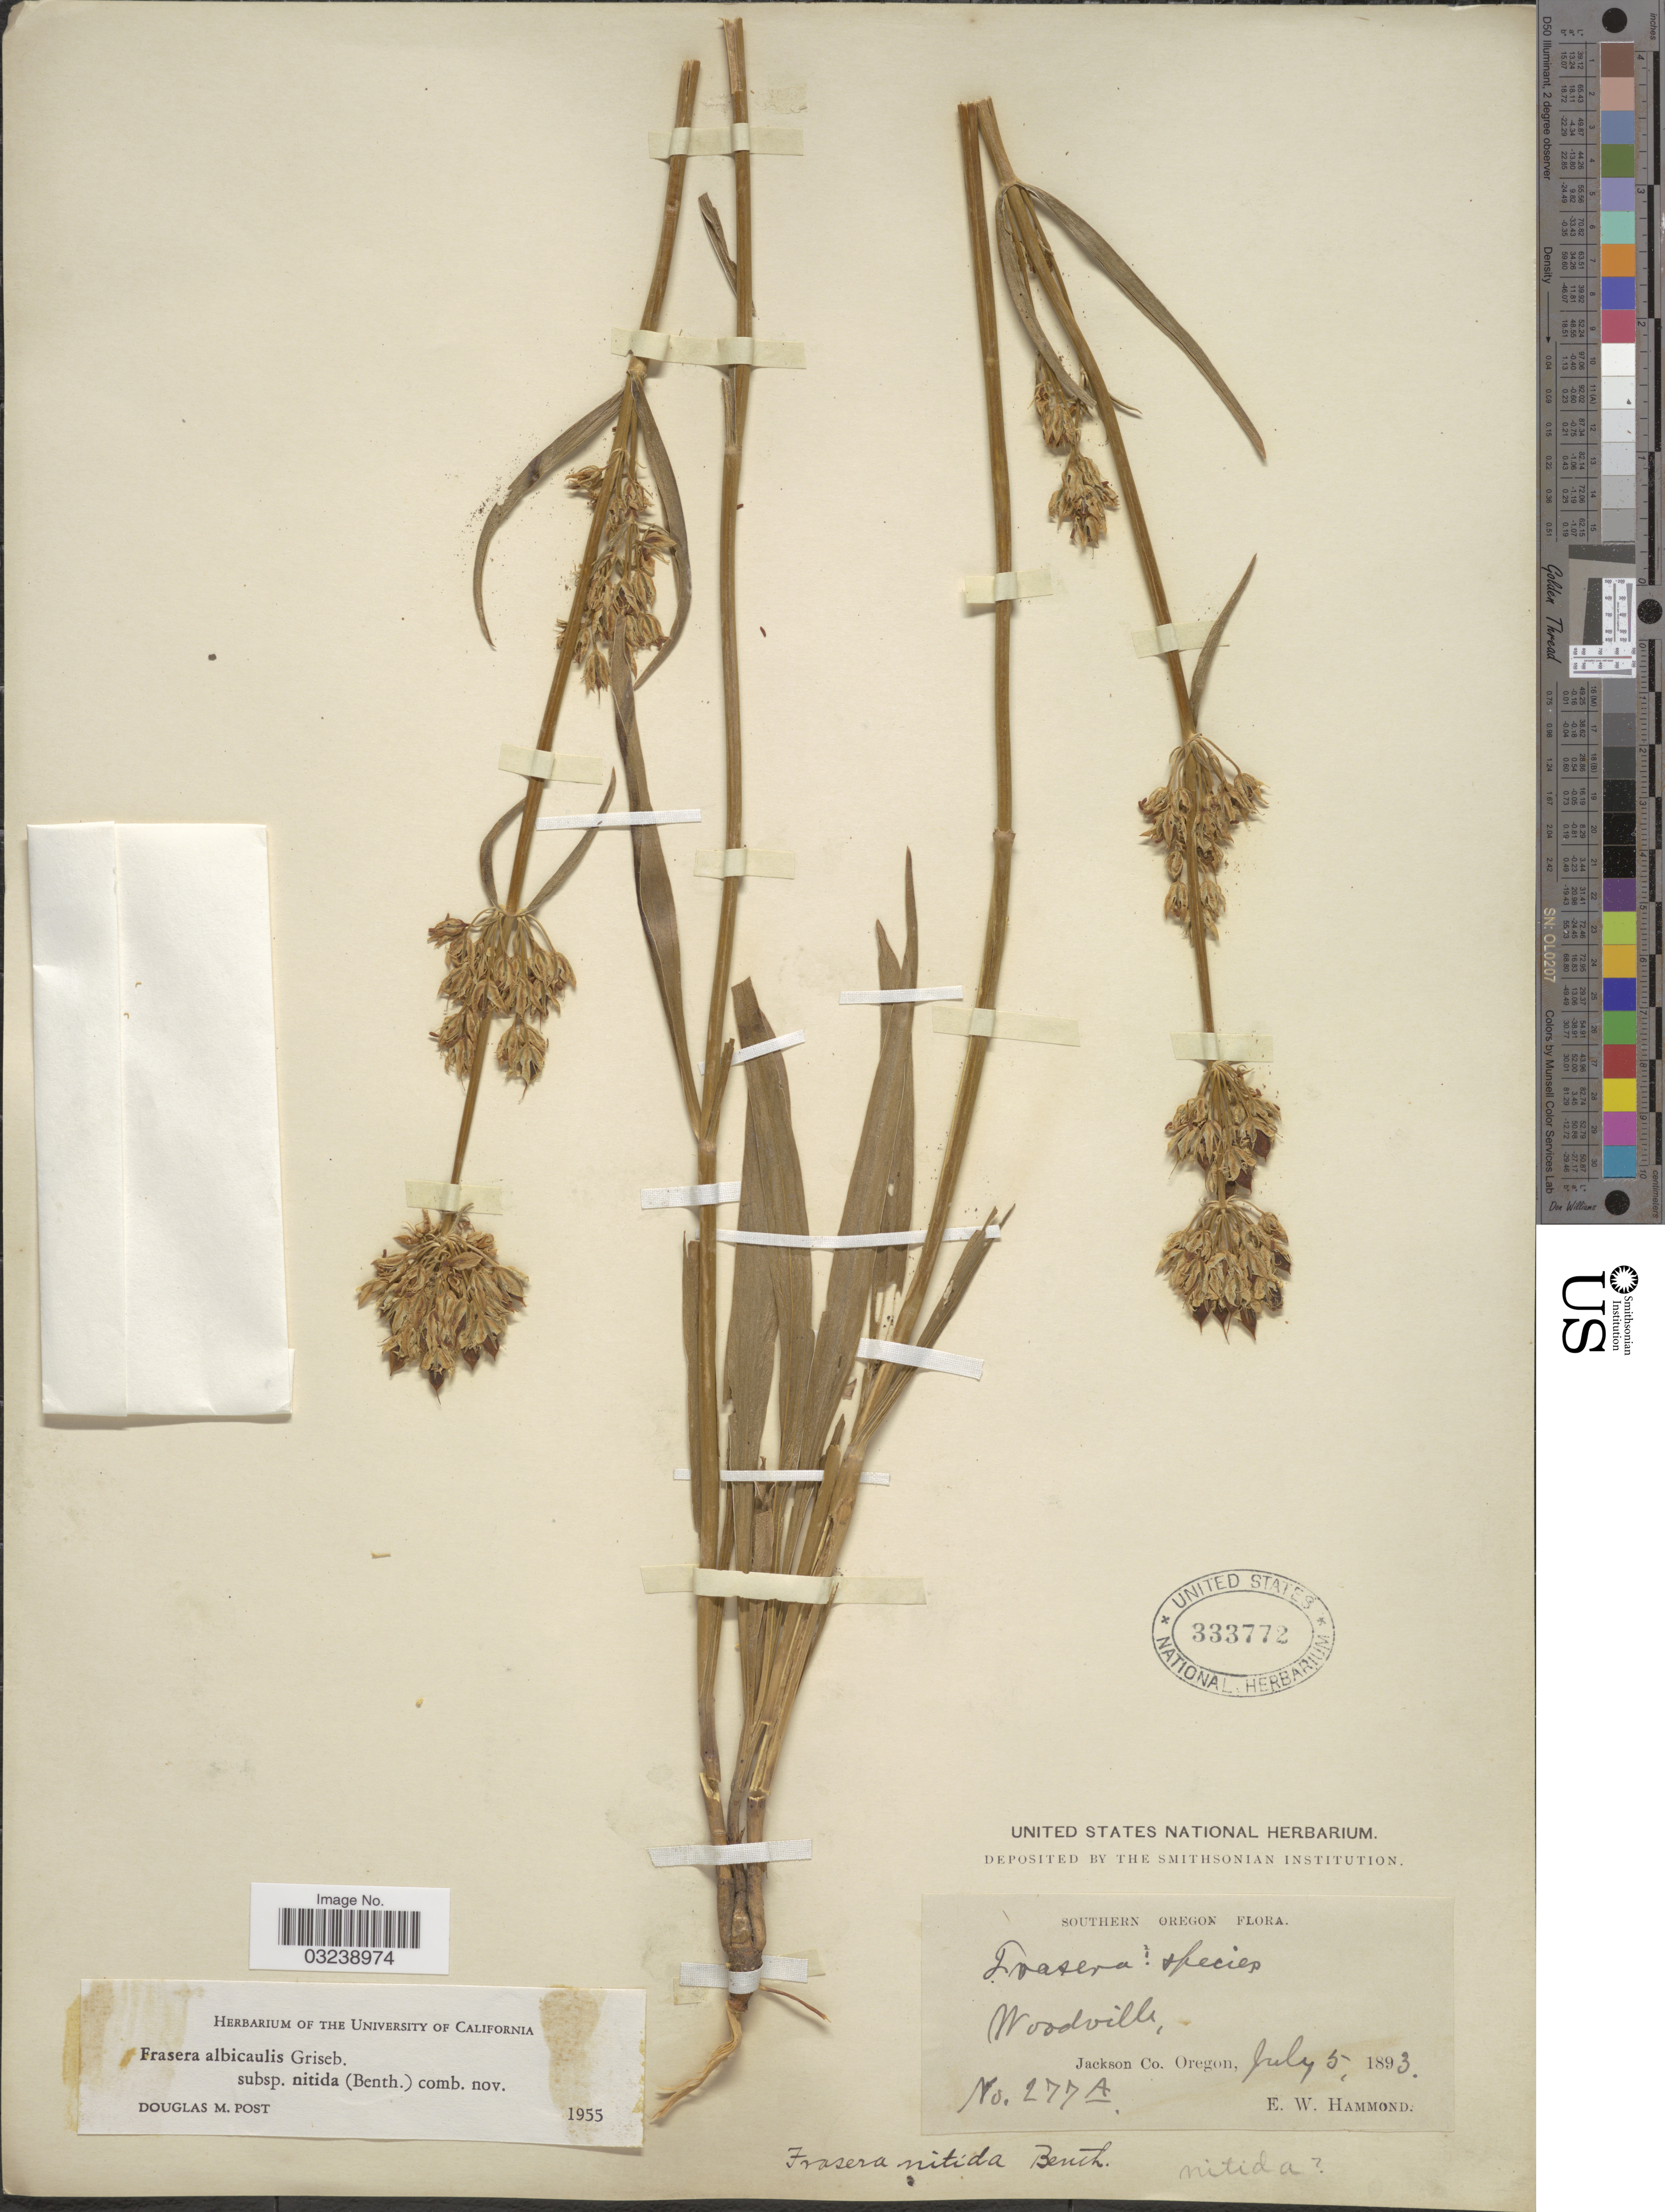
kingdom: Plantae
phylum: Tracheophyta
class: Magnoliopsida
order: Gentianales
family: Gentianaceae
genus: Frasera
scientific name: Frasera albicaulis var. nitida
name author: (Benth.) C.L. Hitchc.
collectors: E. Hammond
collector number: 277A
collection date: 1893-07-05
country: United States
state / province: Oregon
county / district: Jackson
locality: Southern Oregon. Woodville, Jackson Co.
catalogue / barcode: US 333772